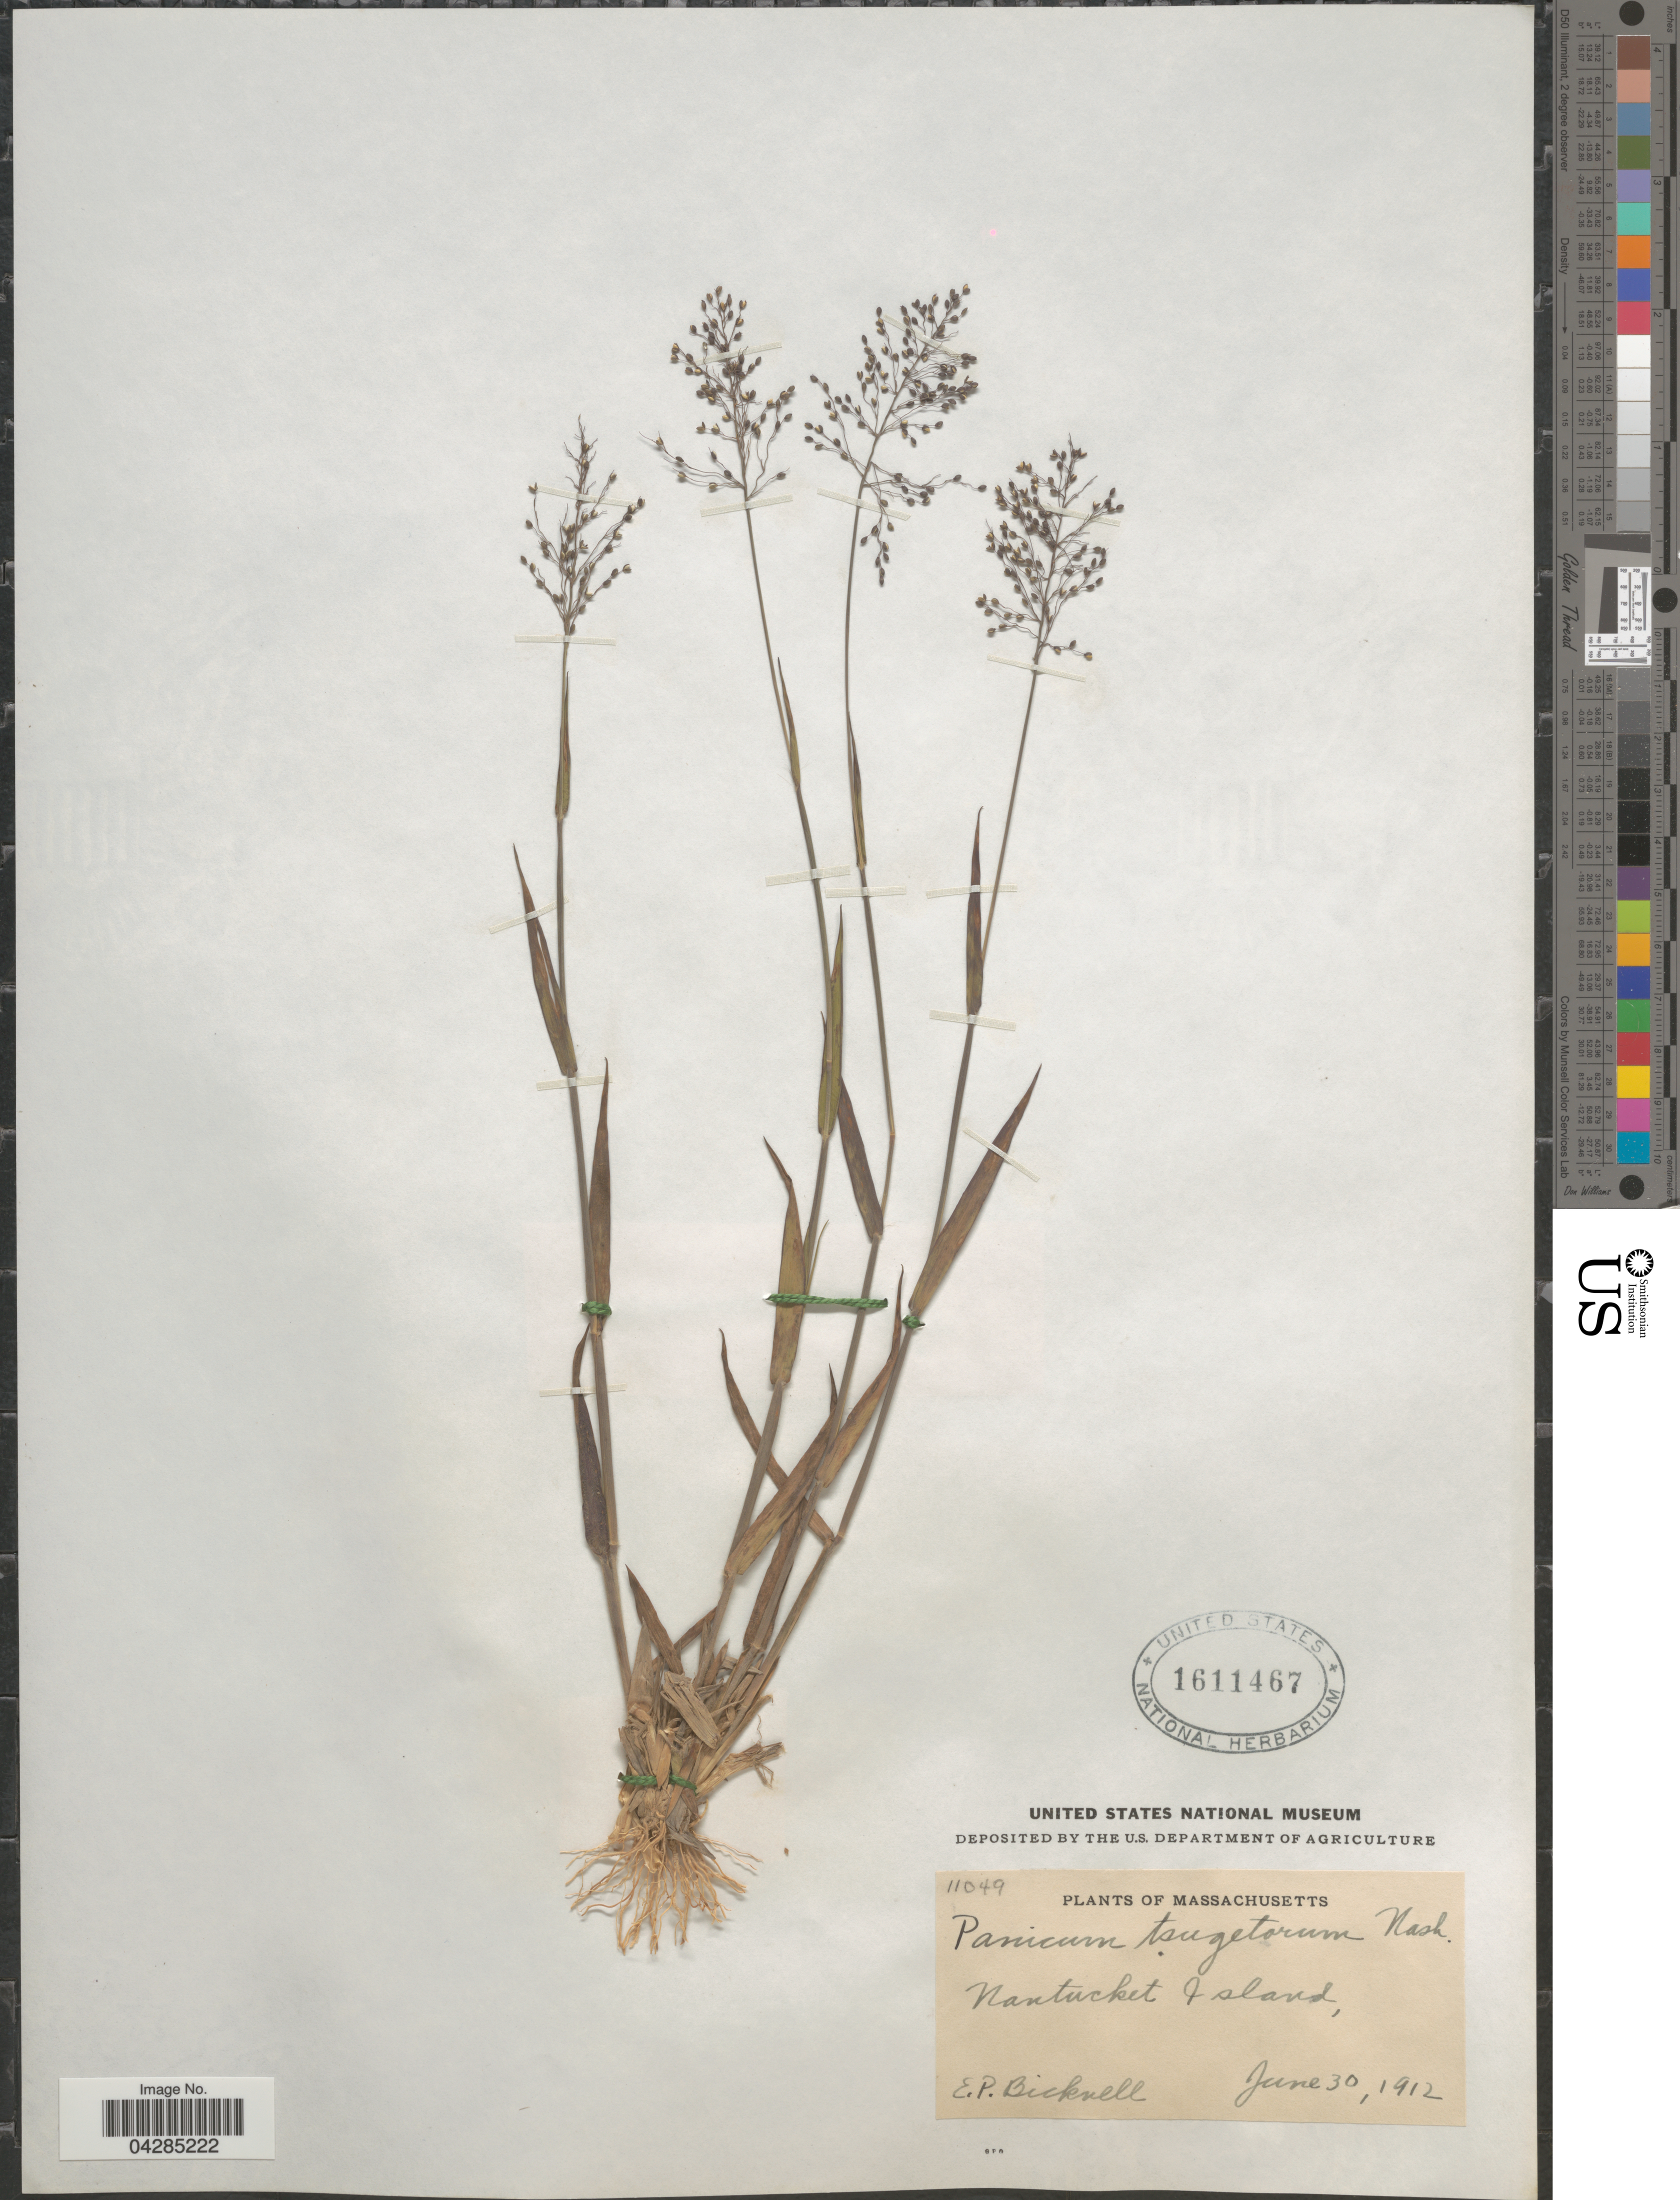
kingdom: Plantae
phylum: Tracheophyta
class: Liliopsida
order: Poales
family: Poaceae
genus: Dichanthelium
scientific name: Dichanthelium portoricense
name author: (Desv. ex Ham.) B.F. Hansen & Wunderlin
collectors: E. P. Bicknell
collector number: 11049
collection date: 1912-06-30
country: United States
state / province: Massachusetts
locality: Nantucket Island.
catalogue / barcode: US 1611467